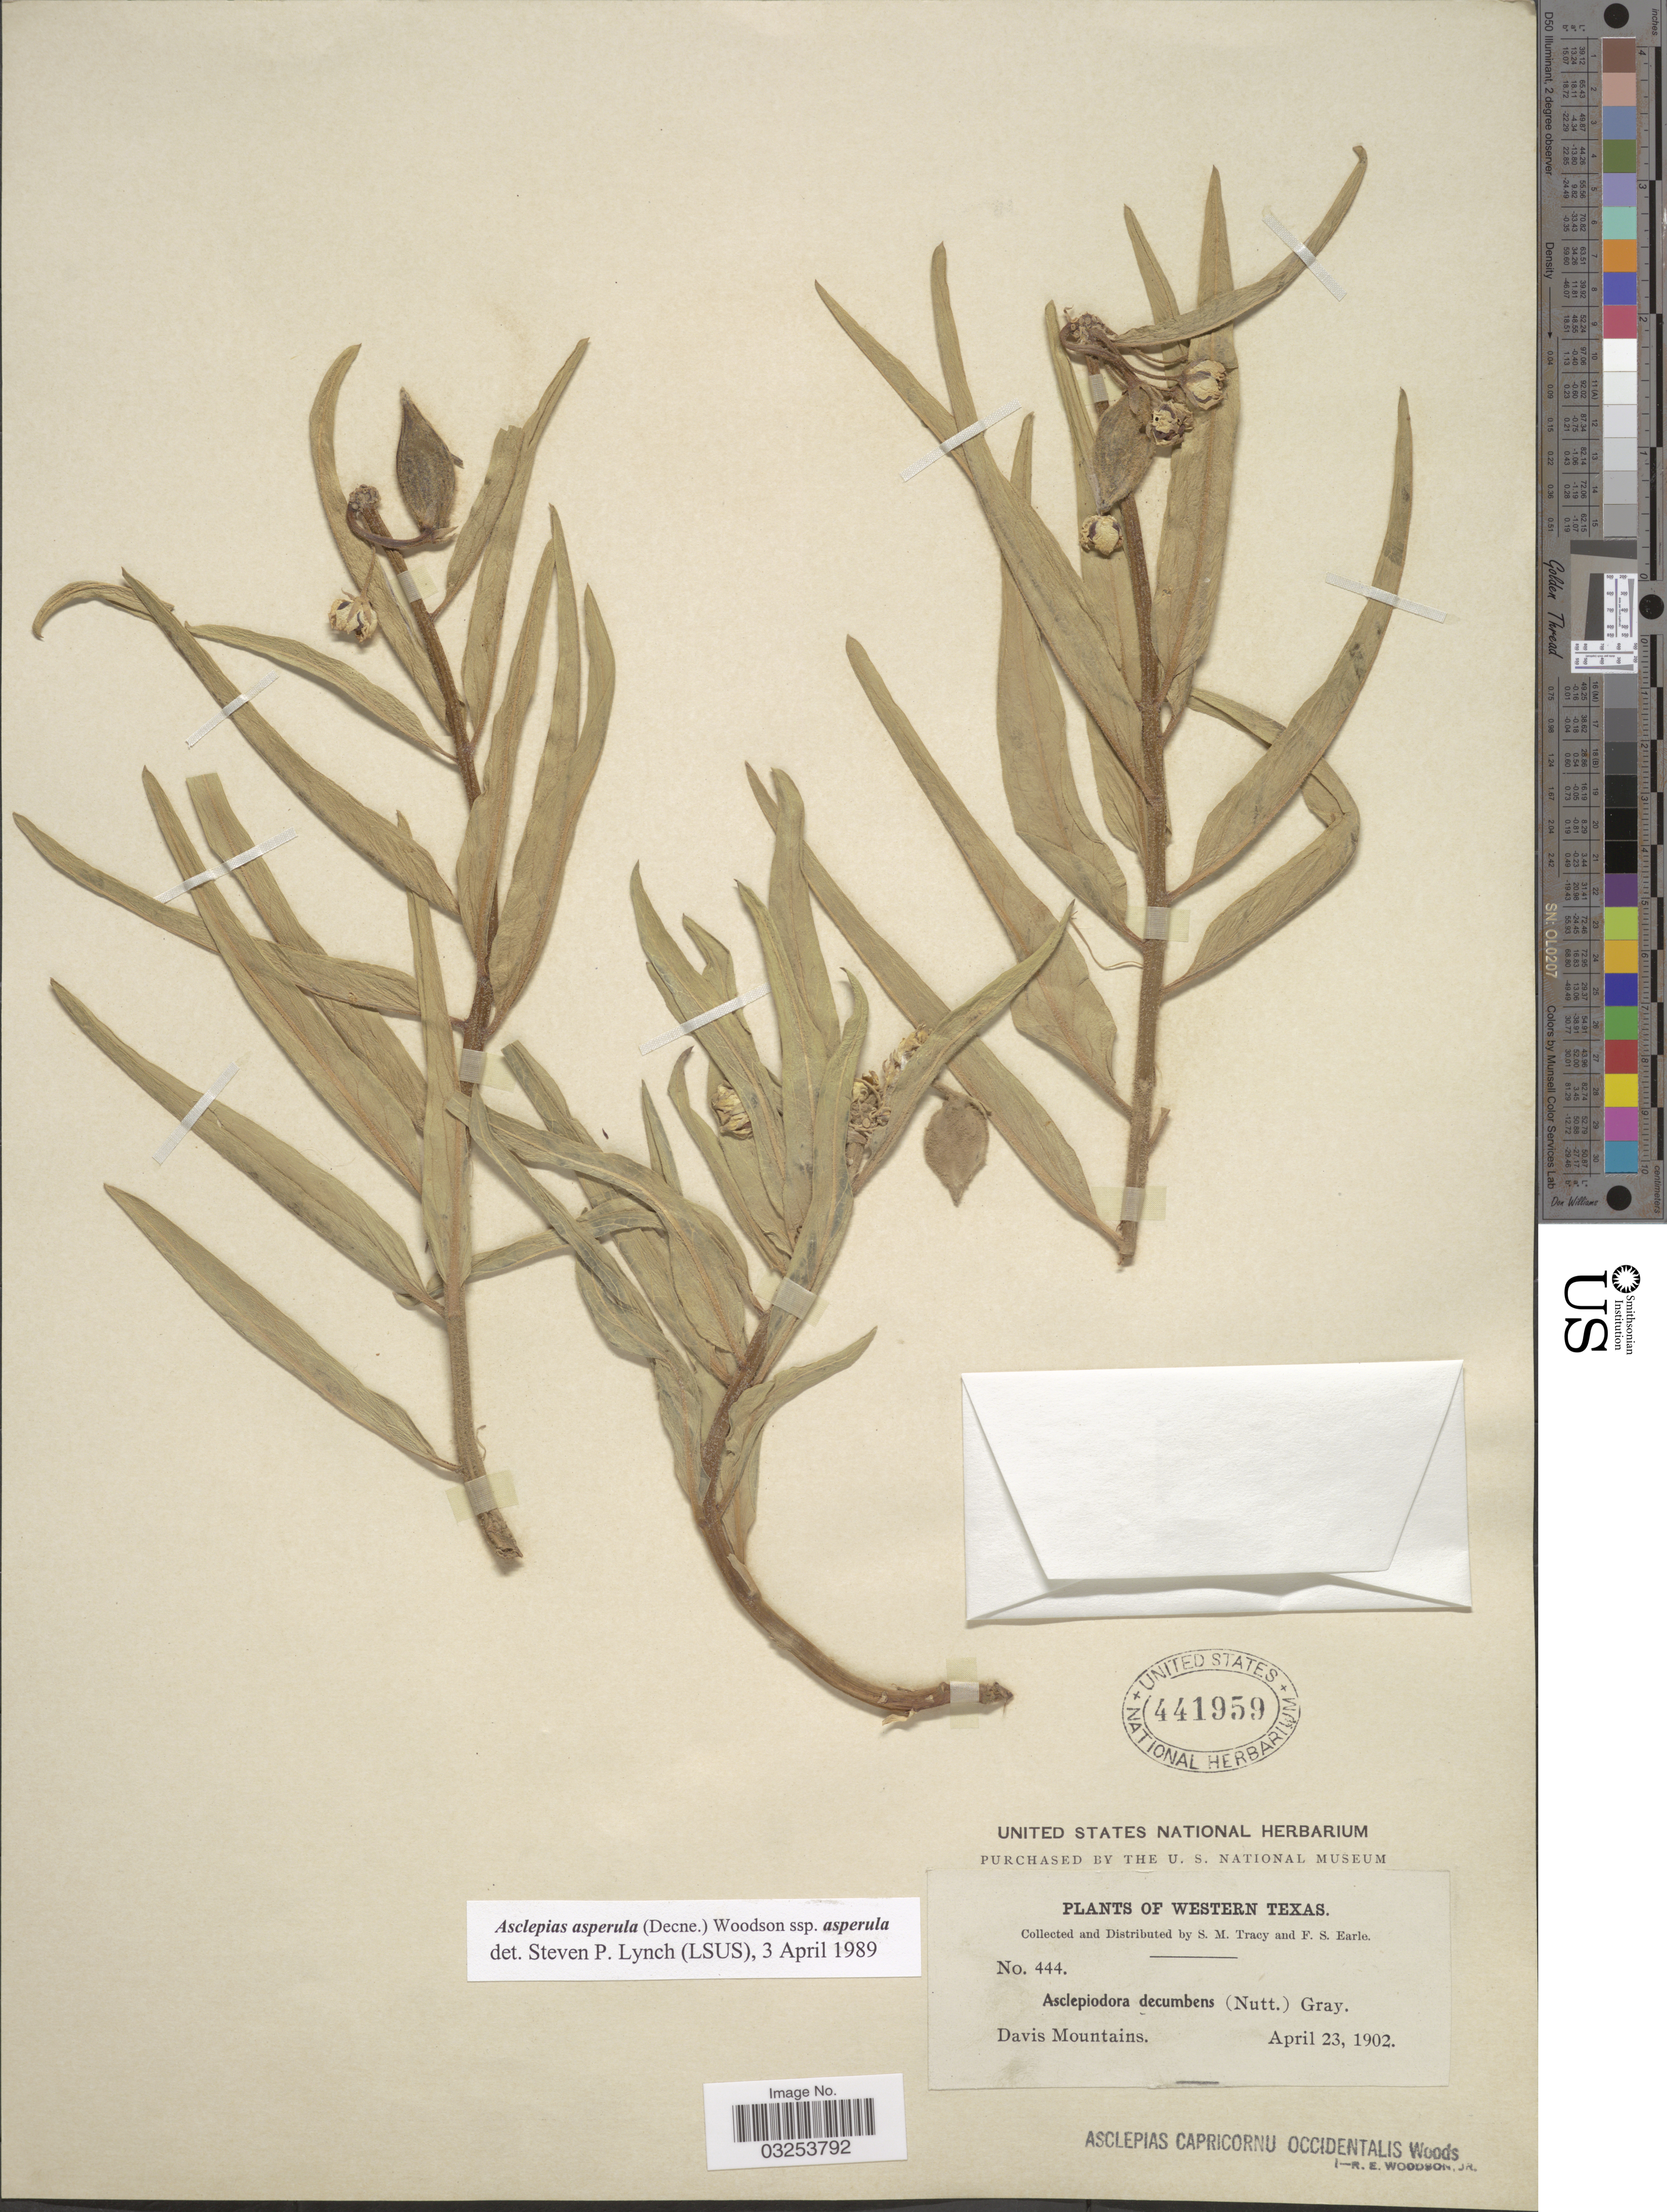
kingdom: Plantae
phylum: Tracheophyta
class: Magnoliopsida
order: Gentianales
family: Apocynaceae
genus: Asclepias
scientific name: Asclepias asperula subsp. asperula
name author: (Decne.) Woodson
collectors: S. M. Tracy & F. S. Earle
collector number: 444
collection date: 1902-04-23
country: United States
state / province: Texas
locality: Western Texas. Davis Mountains.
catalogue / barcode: US 441959